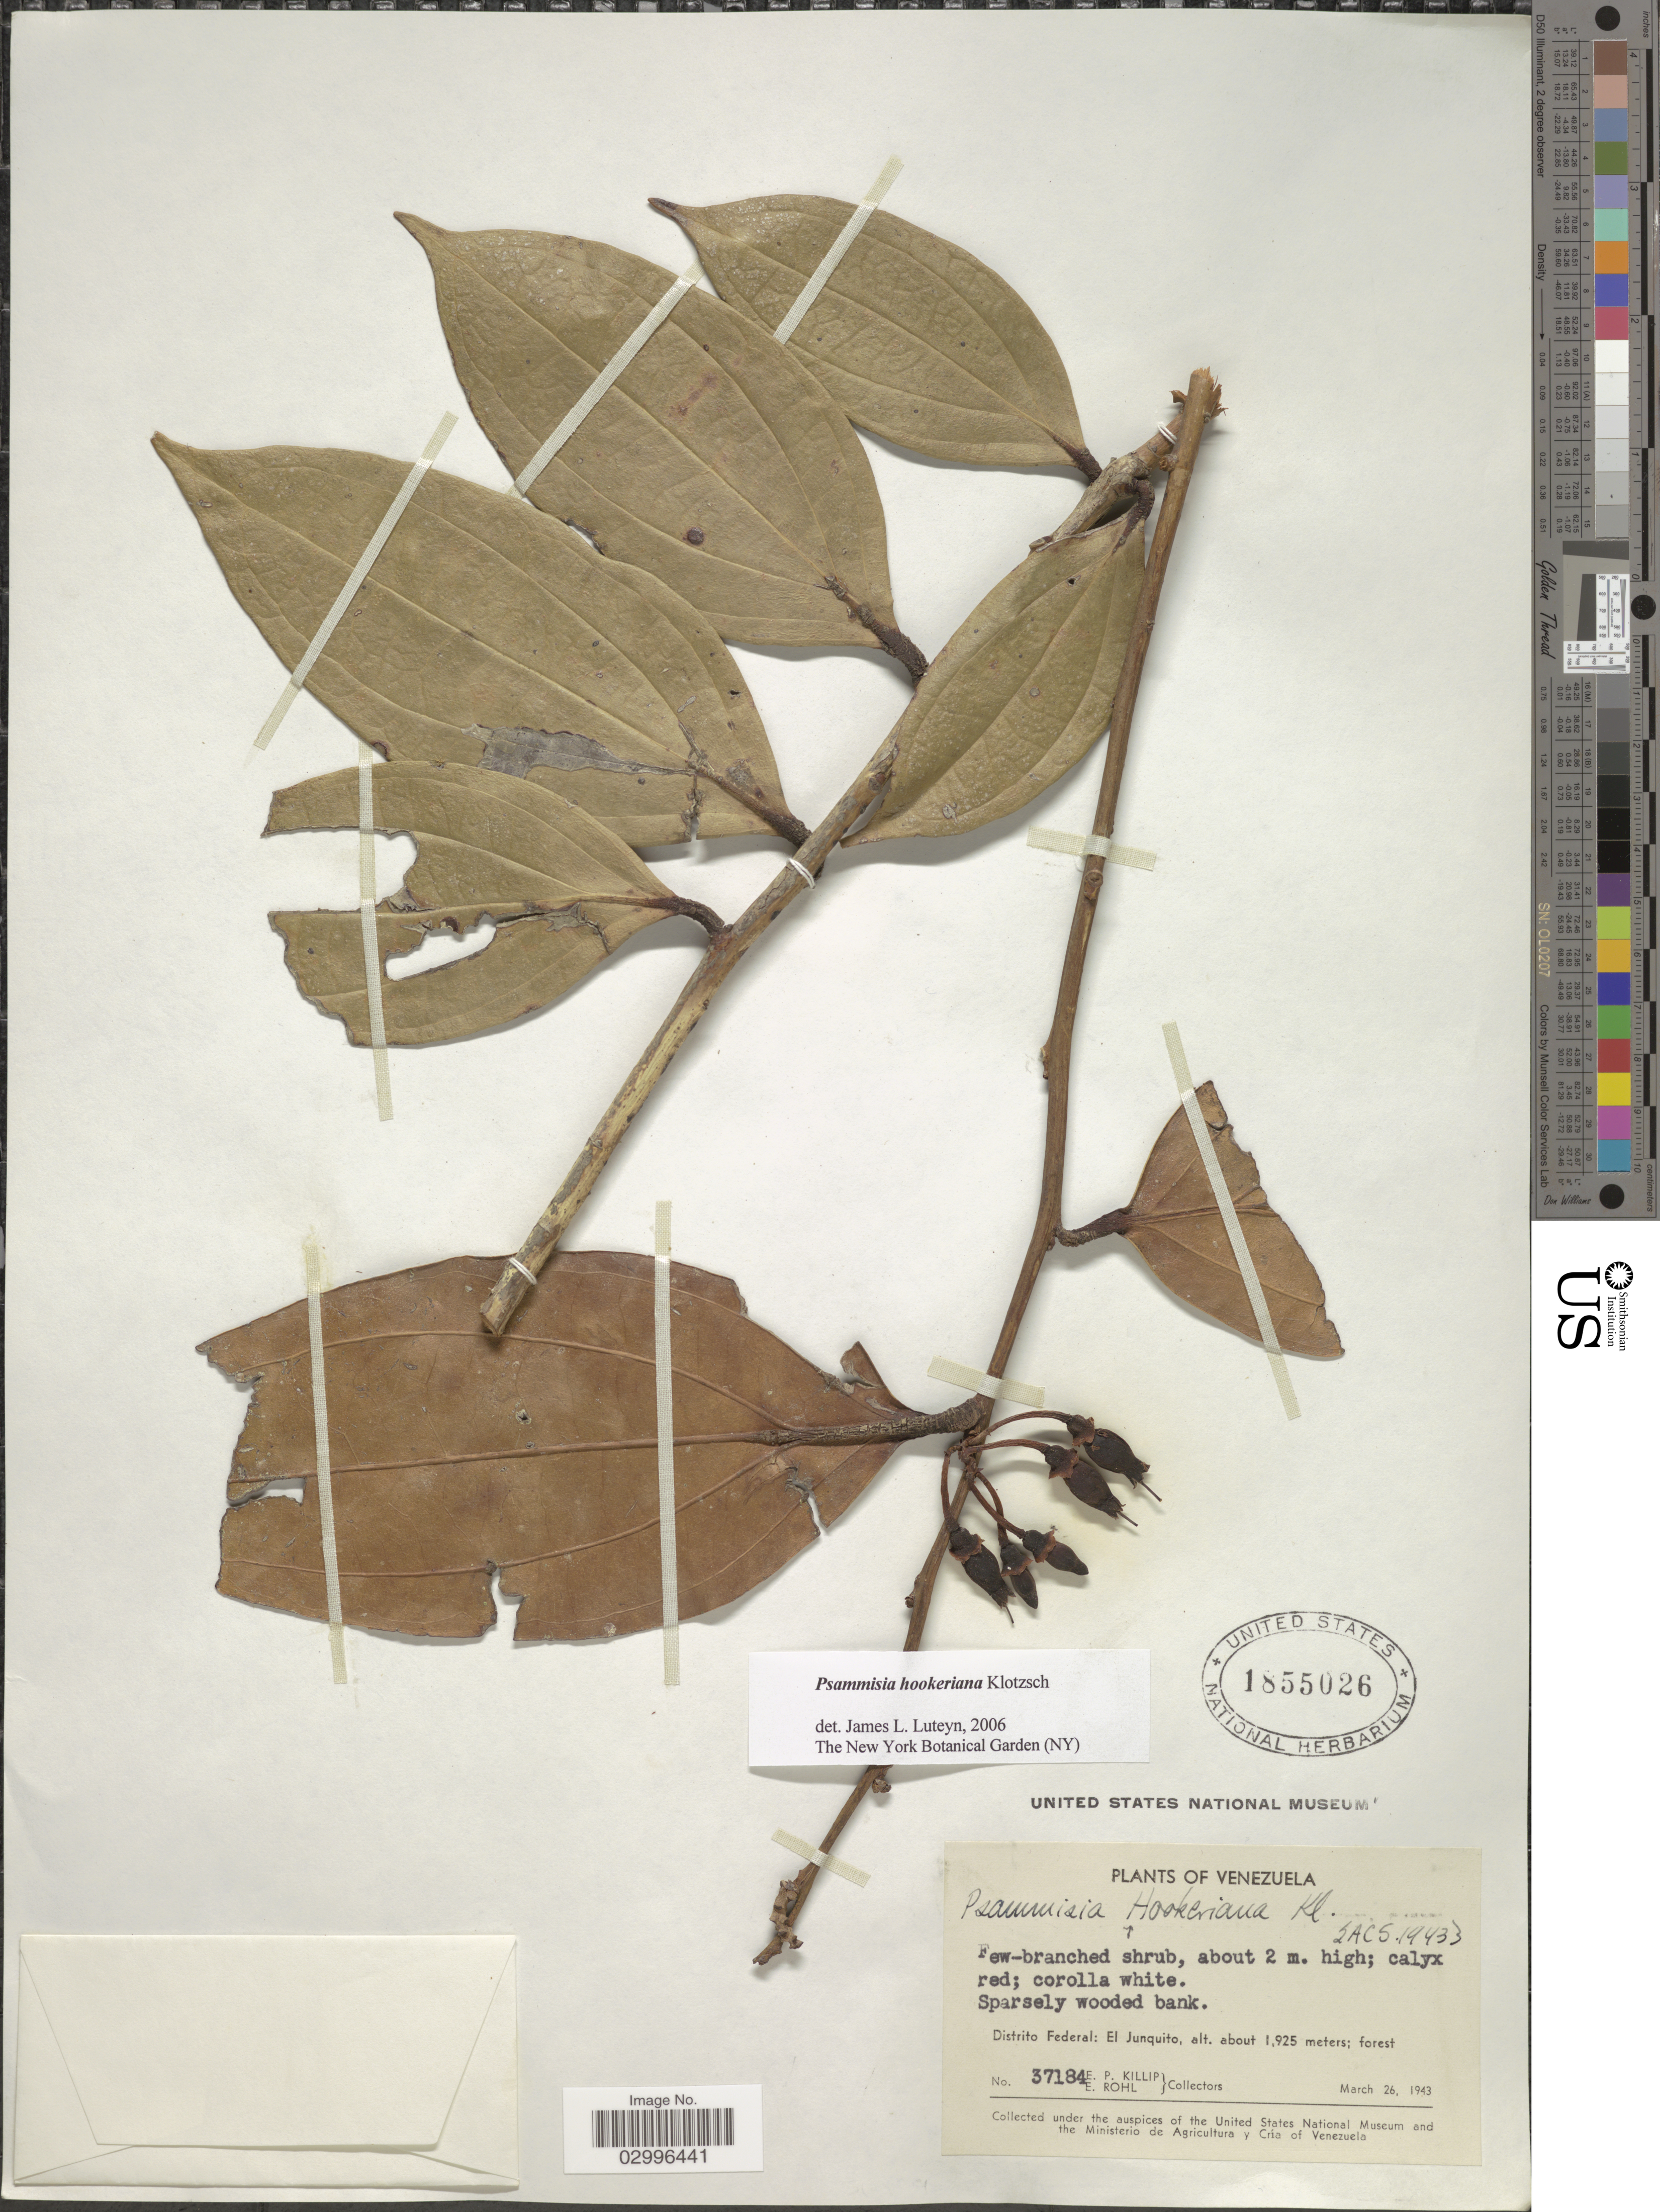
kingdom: Plantae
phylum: Tracheophyta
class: Magnoliopsida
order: Ericales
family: Ericaceae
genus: Psammisia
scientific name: Psammisia hookeriana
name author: Klotzsch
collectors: E. P. Killip & E. Röhl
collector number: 37184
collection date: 1943-03-26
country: Venezuela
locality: Distrito Federal: El Junquito.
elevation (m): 1925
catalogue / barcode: US 1855026